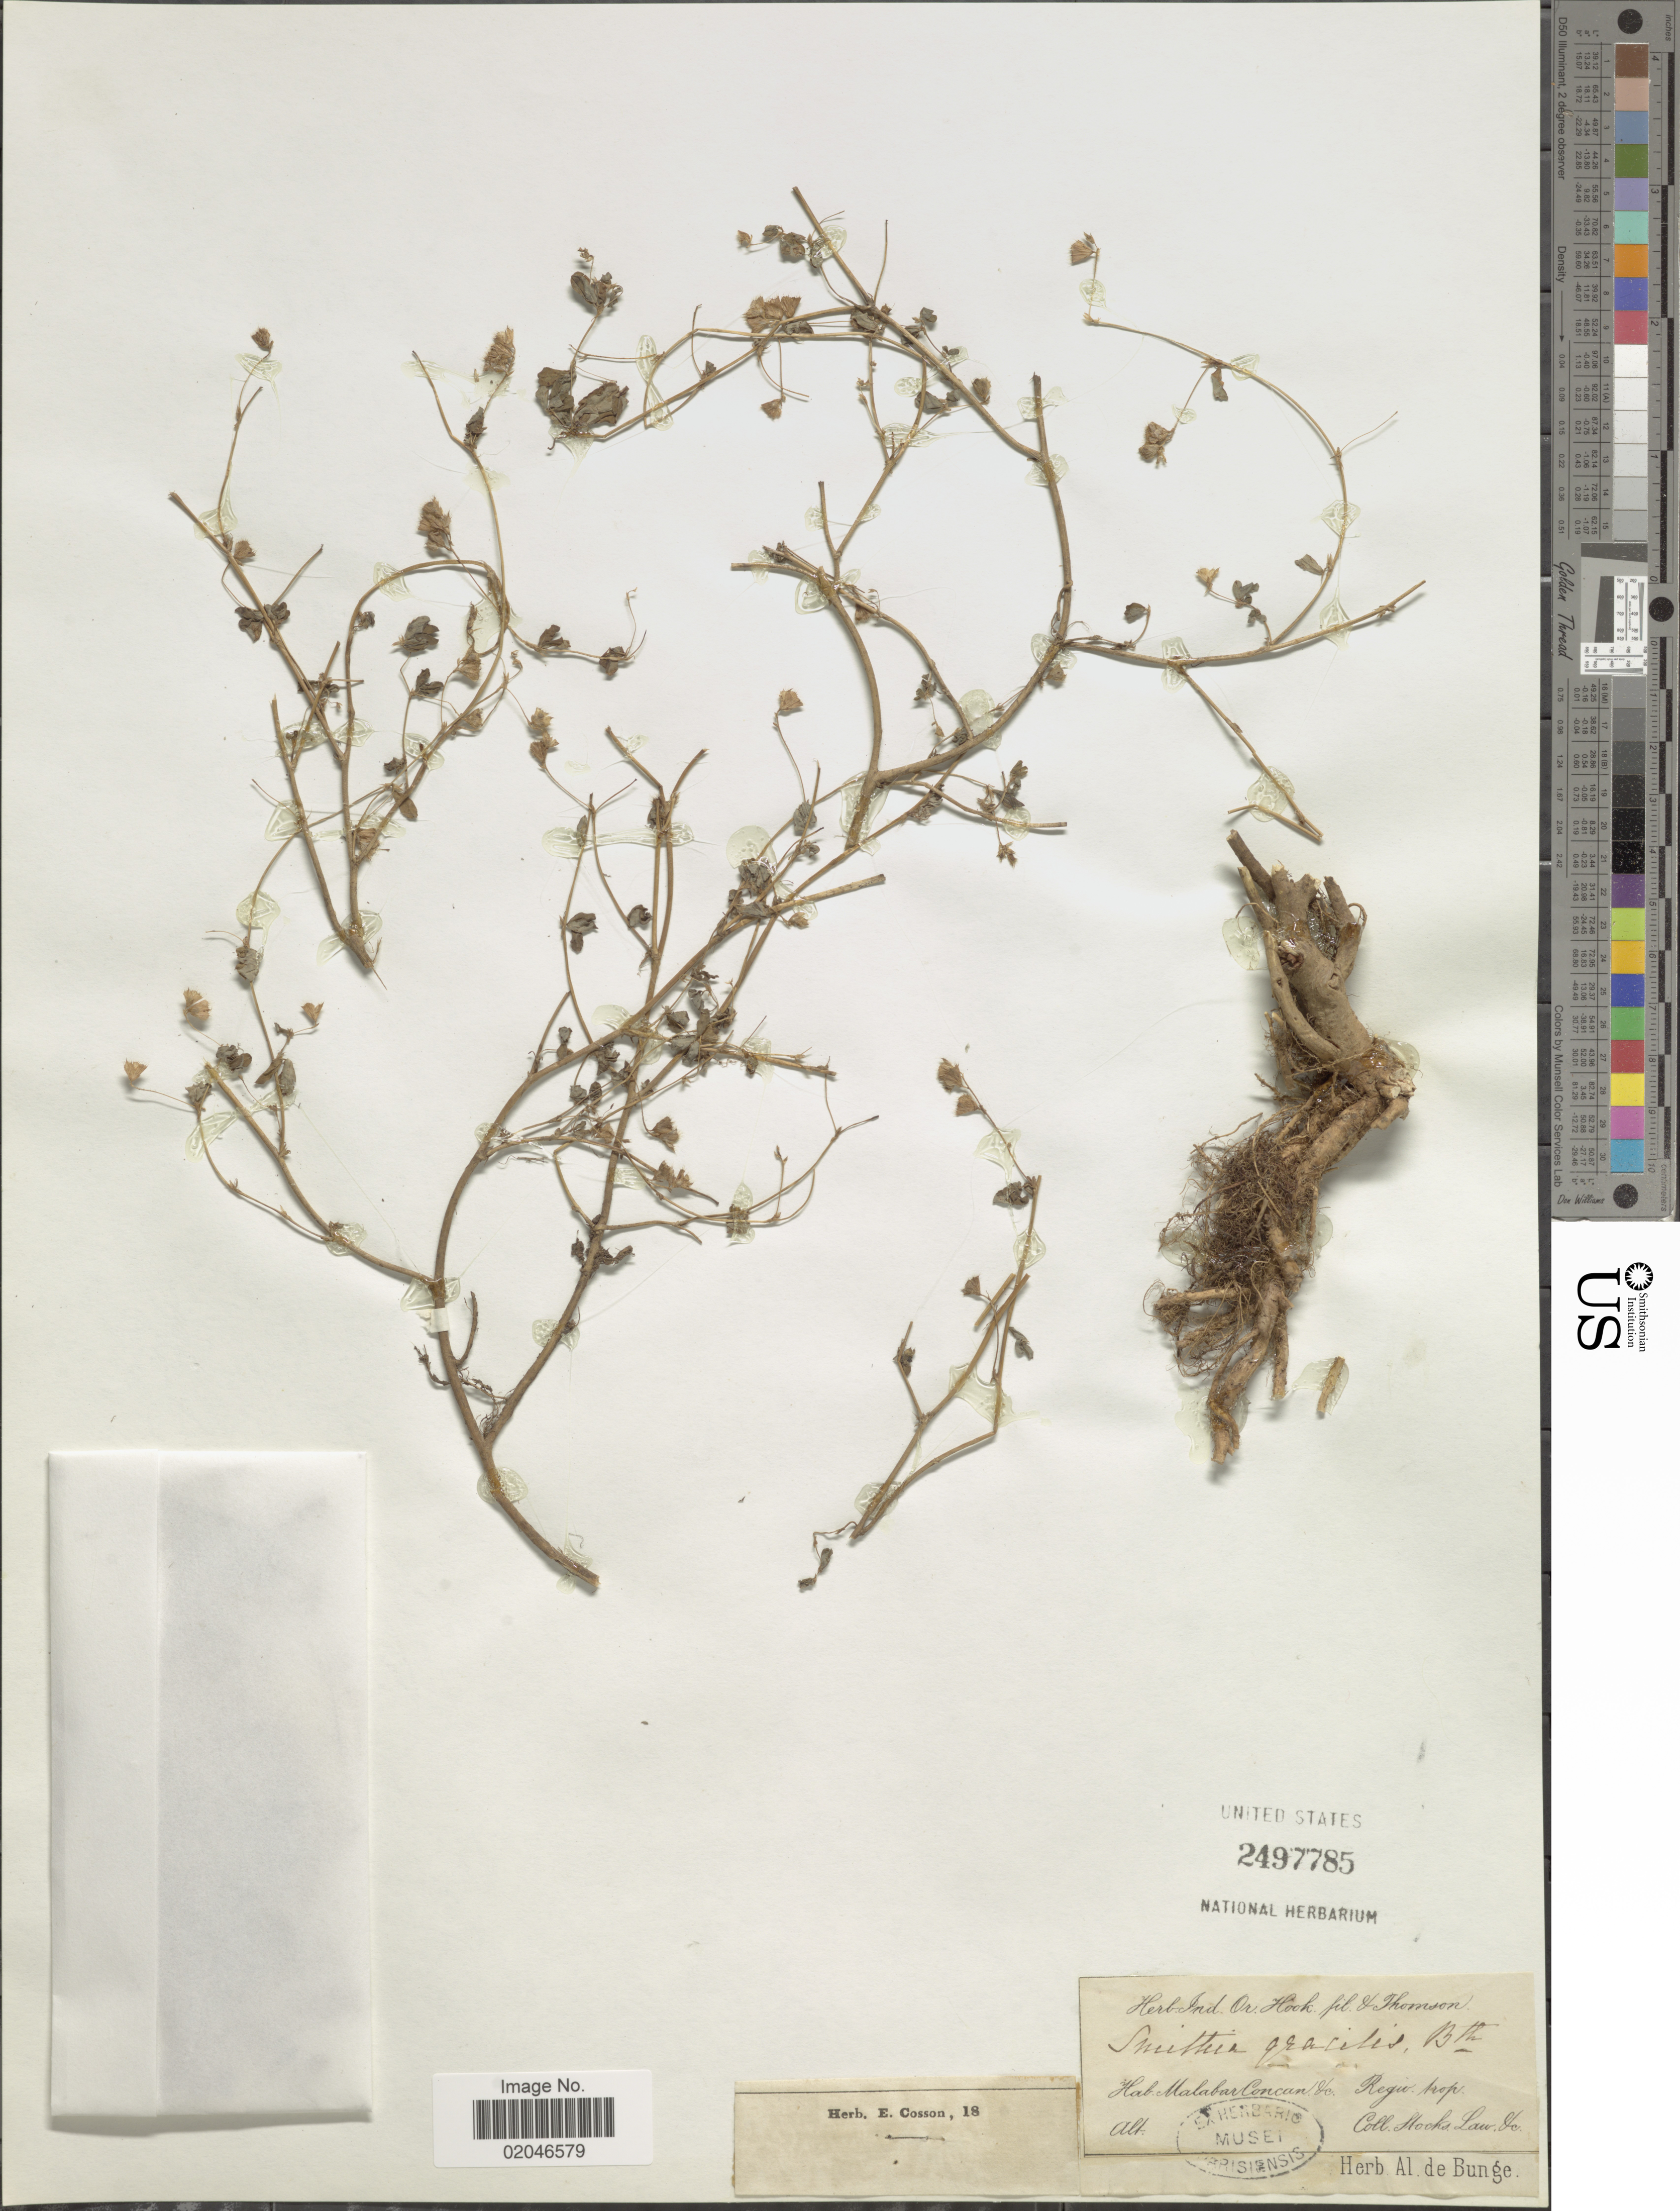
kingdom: Plantae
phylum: Tracheophyta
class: Magnoliopsida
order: Fabales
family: Fabaceae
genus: Smithia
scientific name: Smithia gracilis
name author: Benth.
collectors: J. Stocks & J. Law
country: India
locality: Malabar Concan &c, Reg trop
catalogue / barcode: US 2497785